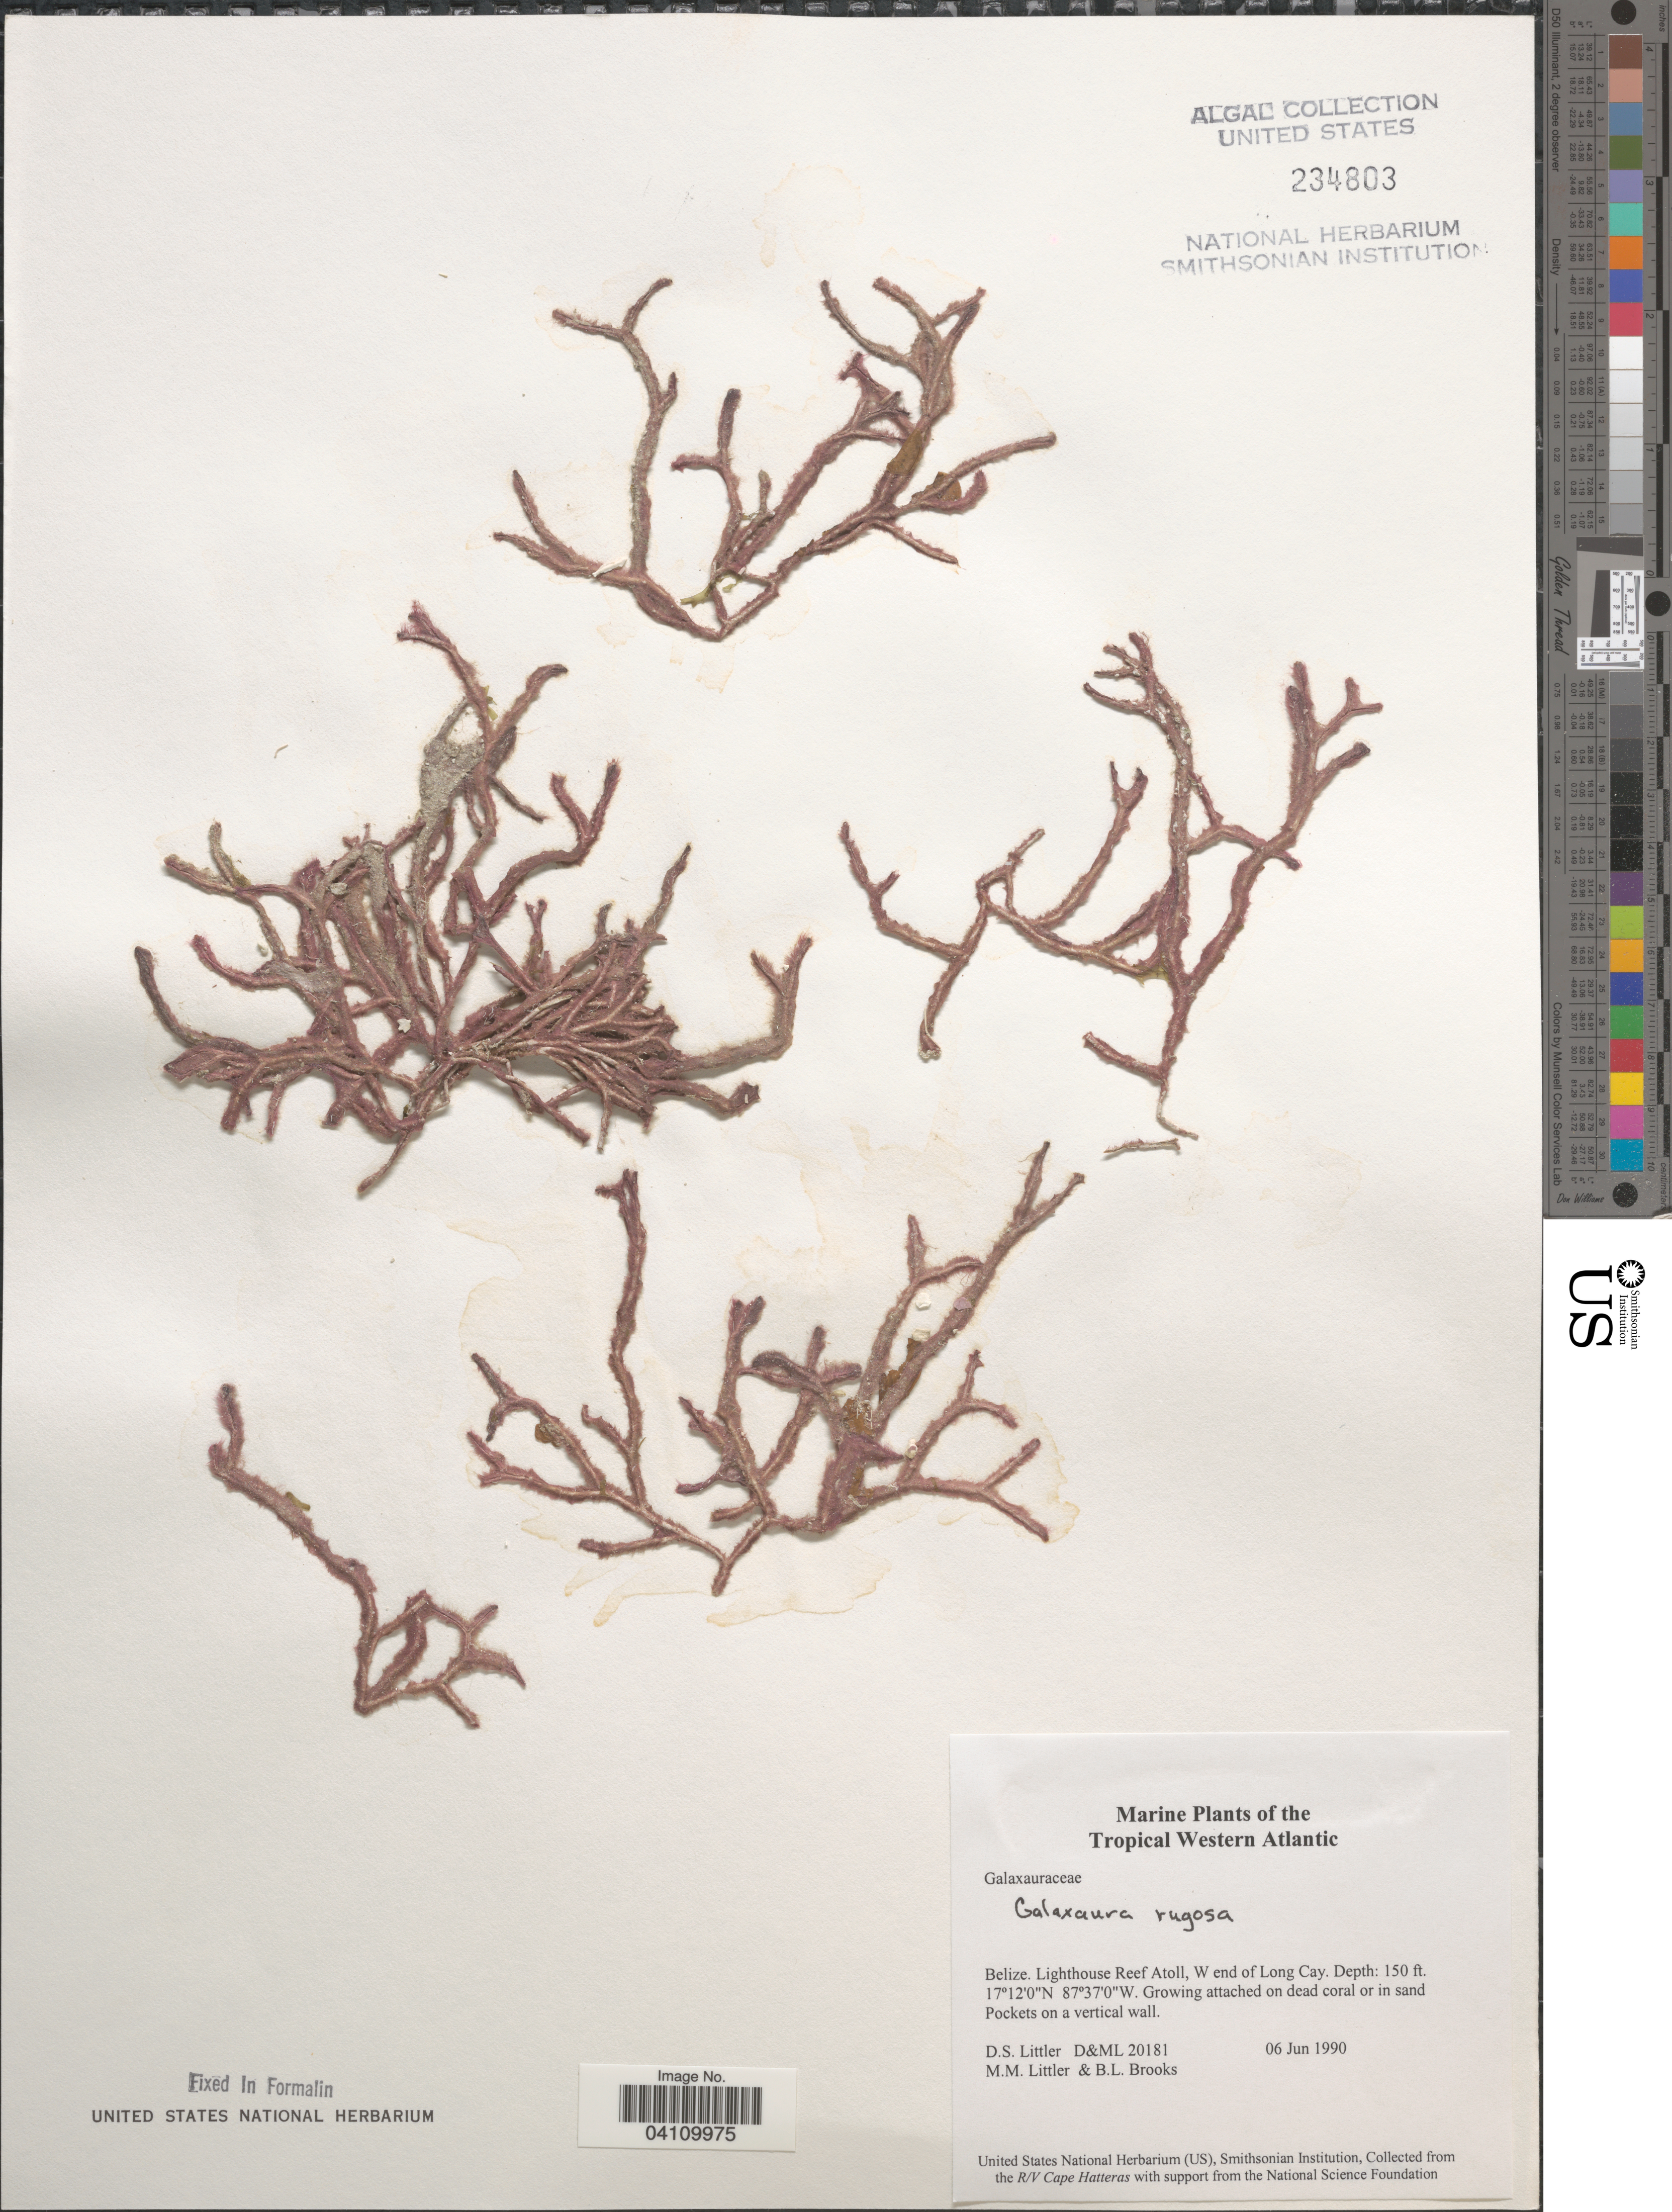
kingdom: Plantae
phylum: Rhodophyta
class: Florideophyceae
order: Nemaliales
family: Galaxauraceae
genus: Galaxaura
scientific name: Galaxaura rugosa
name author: (Ellis & Sol.) J.V.Lamouroux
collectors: D. S. Littler & B. Brooks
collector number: D&ML 20181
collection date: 1990-06-06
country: Belize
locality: Tropical Western Atlantic. Lighthouse Reef Atoll, W end of Long Cay.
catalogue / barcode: US 234803